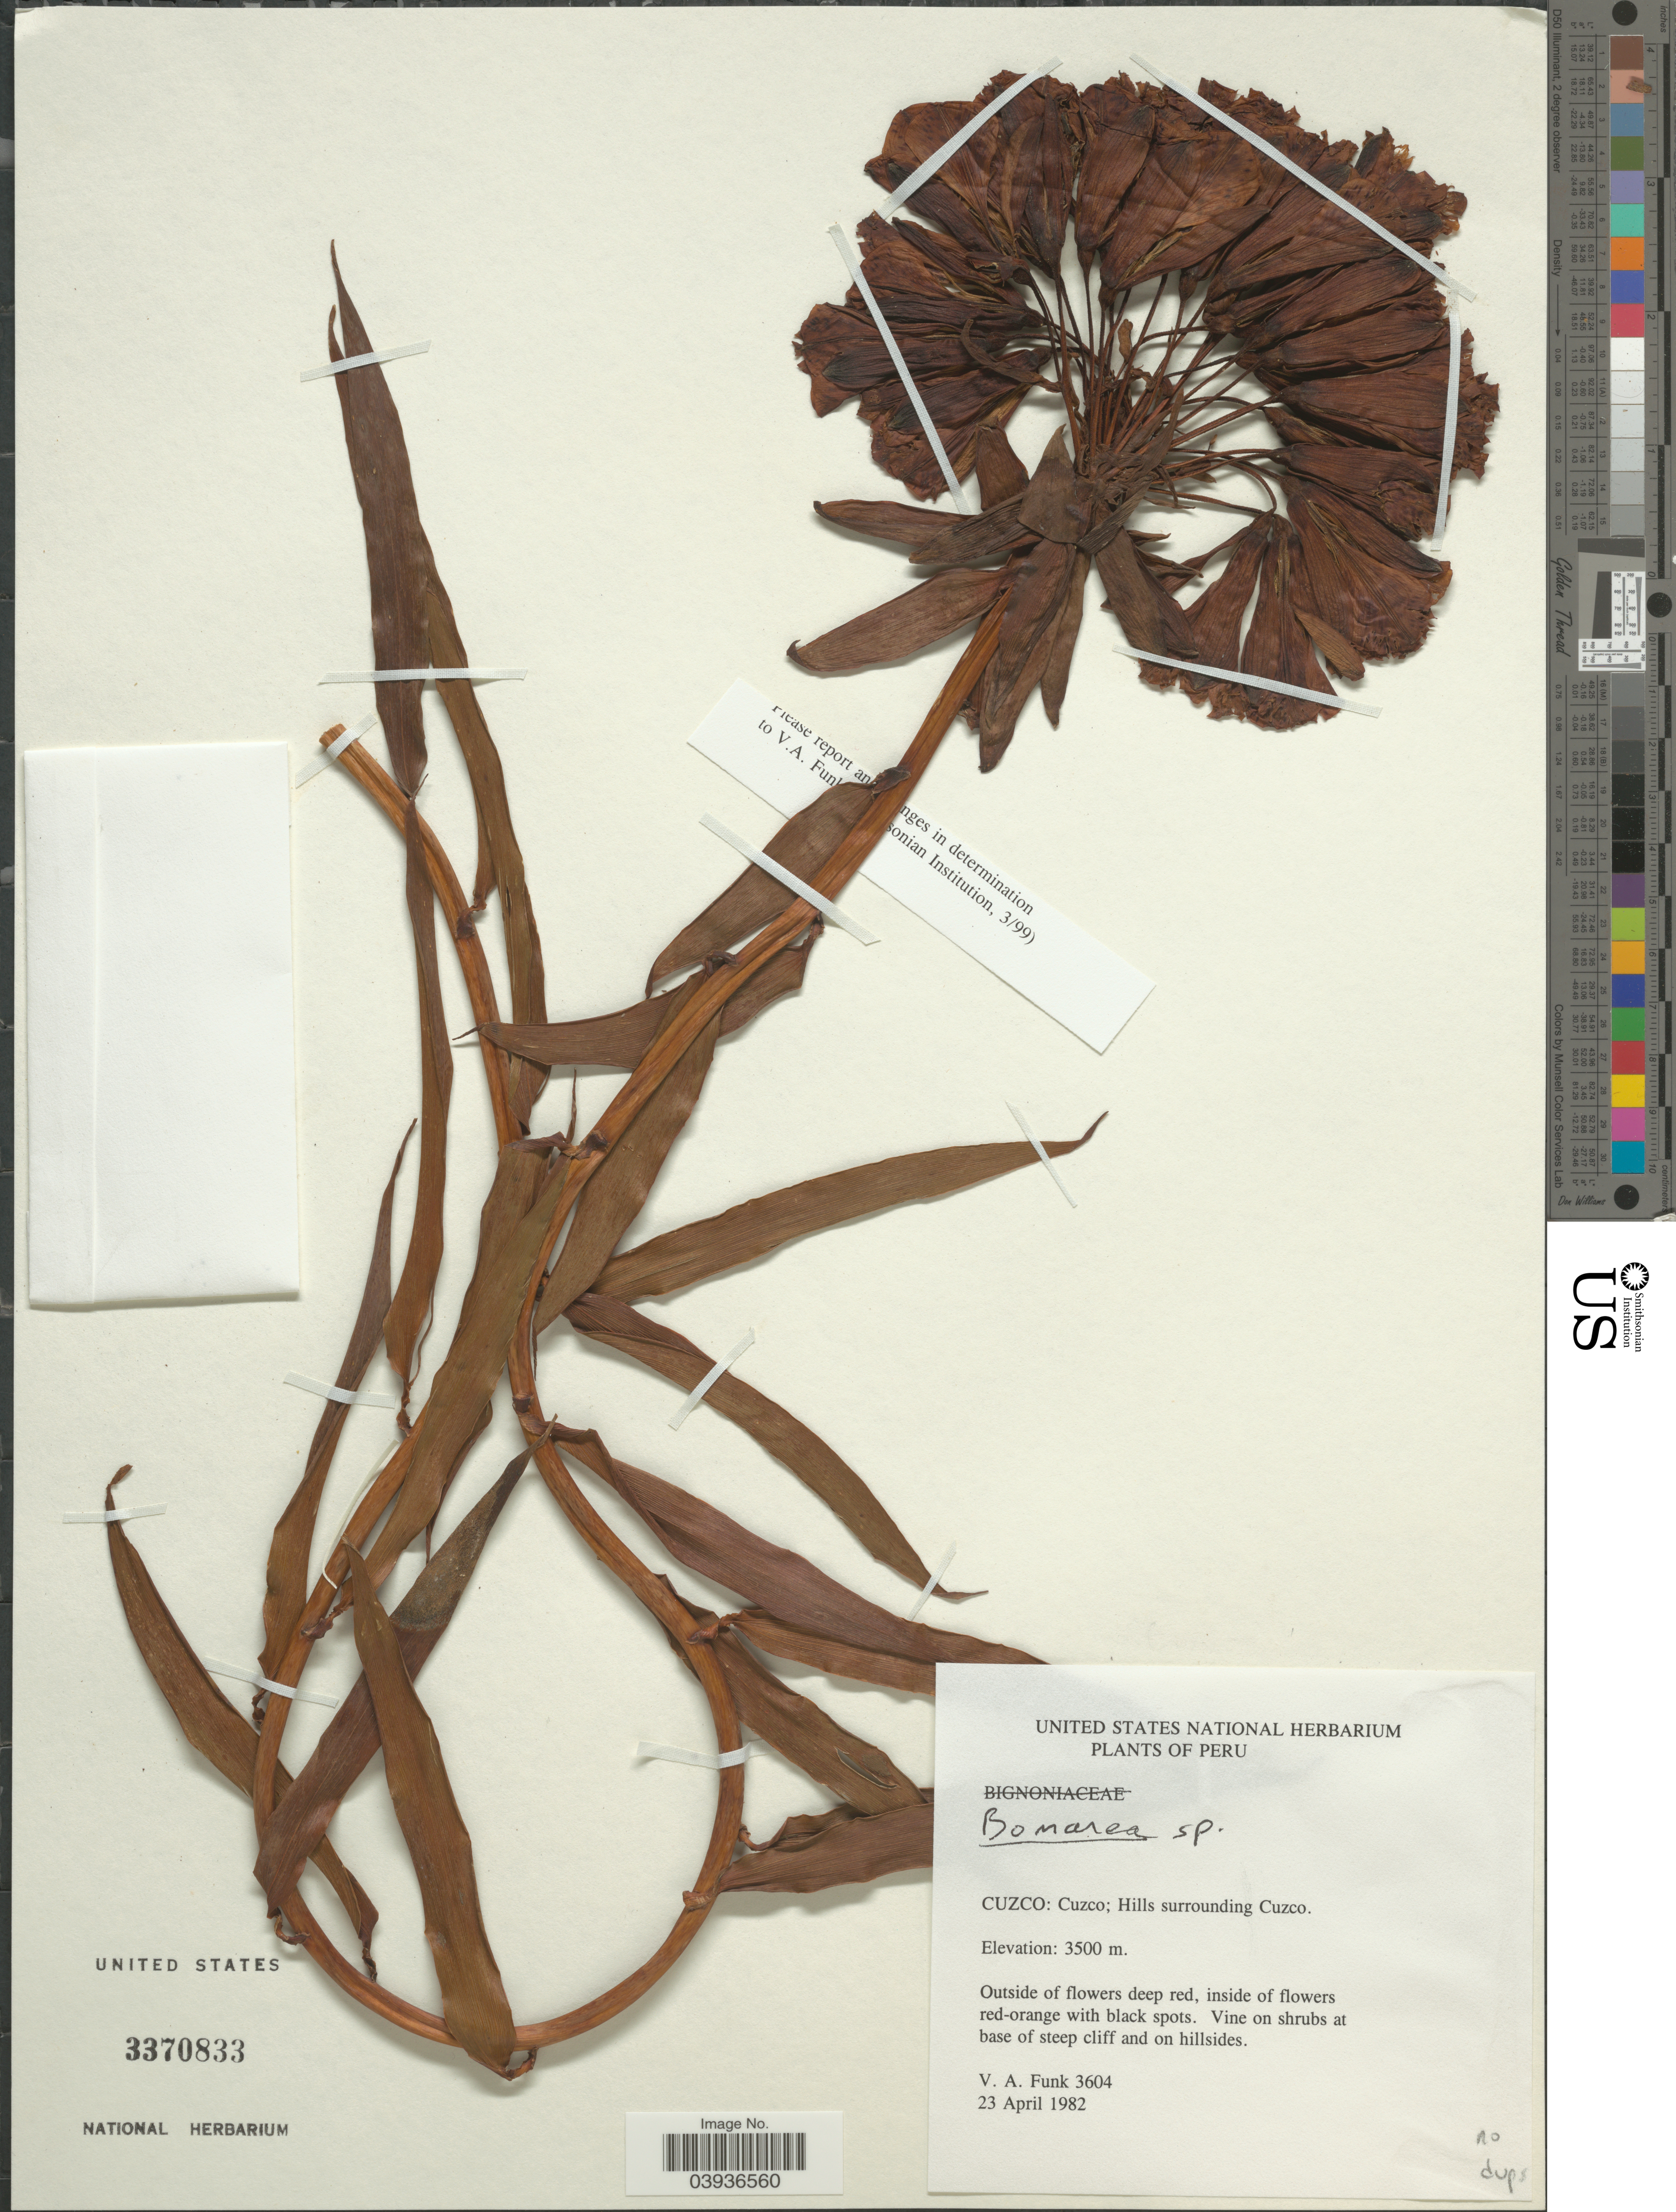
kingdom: Plantae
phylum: Tracheophyta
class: Liliopsida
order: Liliales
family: Alstroemeriaceae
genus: Bomarea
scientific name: Bomarea sp.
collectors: V. Funk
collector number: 3604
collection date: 1982-04-23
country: Peru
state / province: Cusco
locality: Cuzco: Cuzco; Hills surrounding Cuzco.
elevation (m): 3500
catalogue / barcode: US 3370833